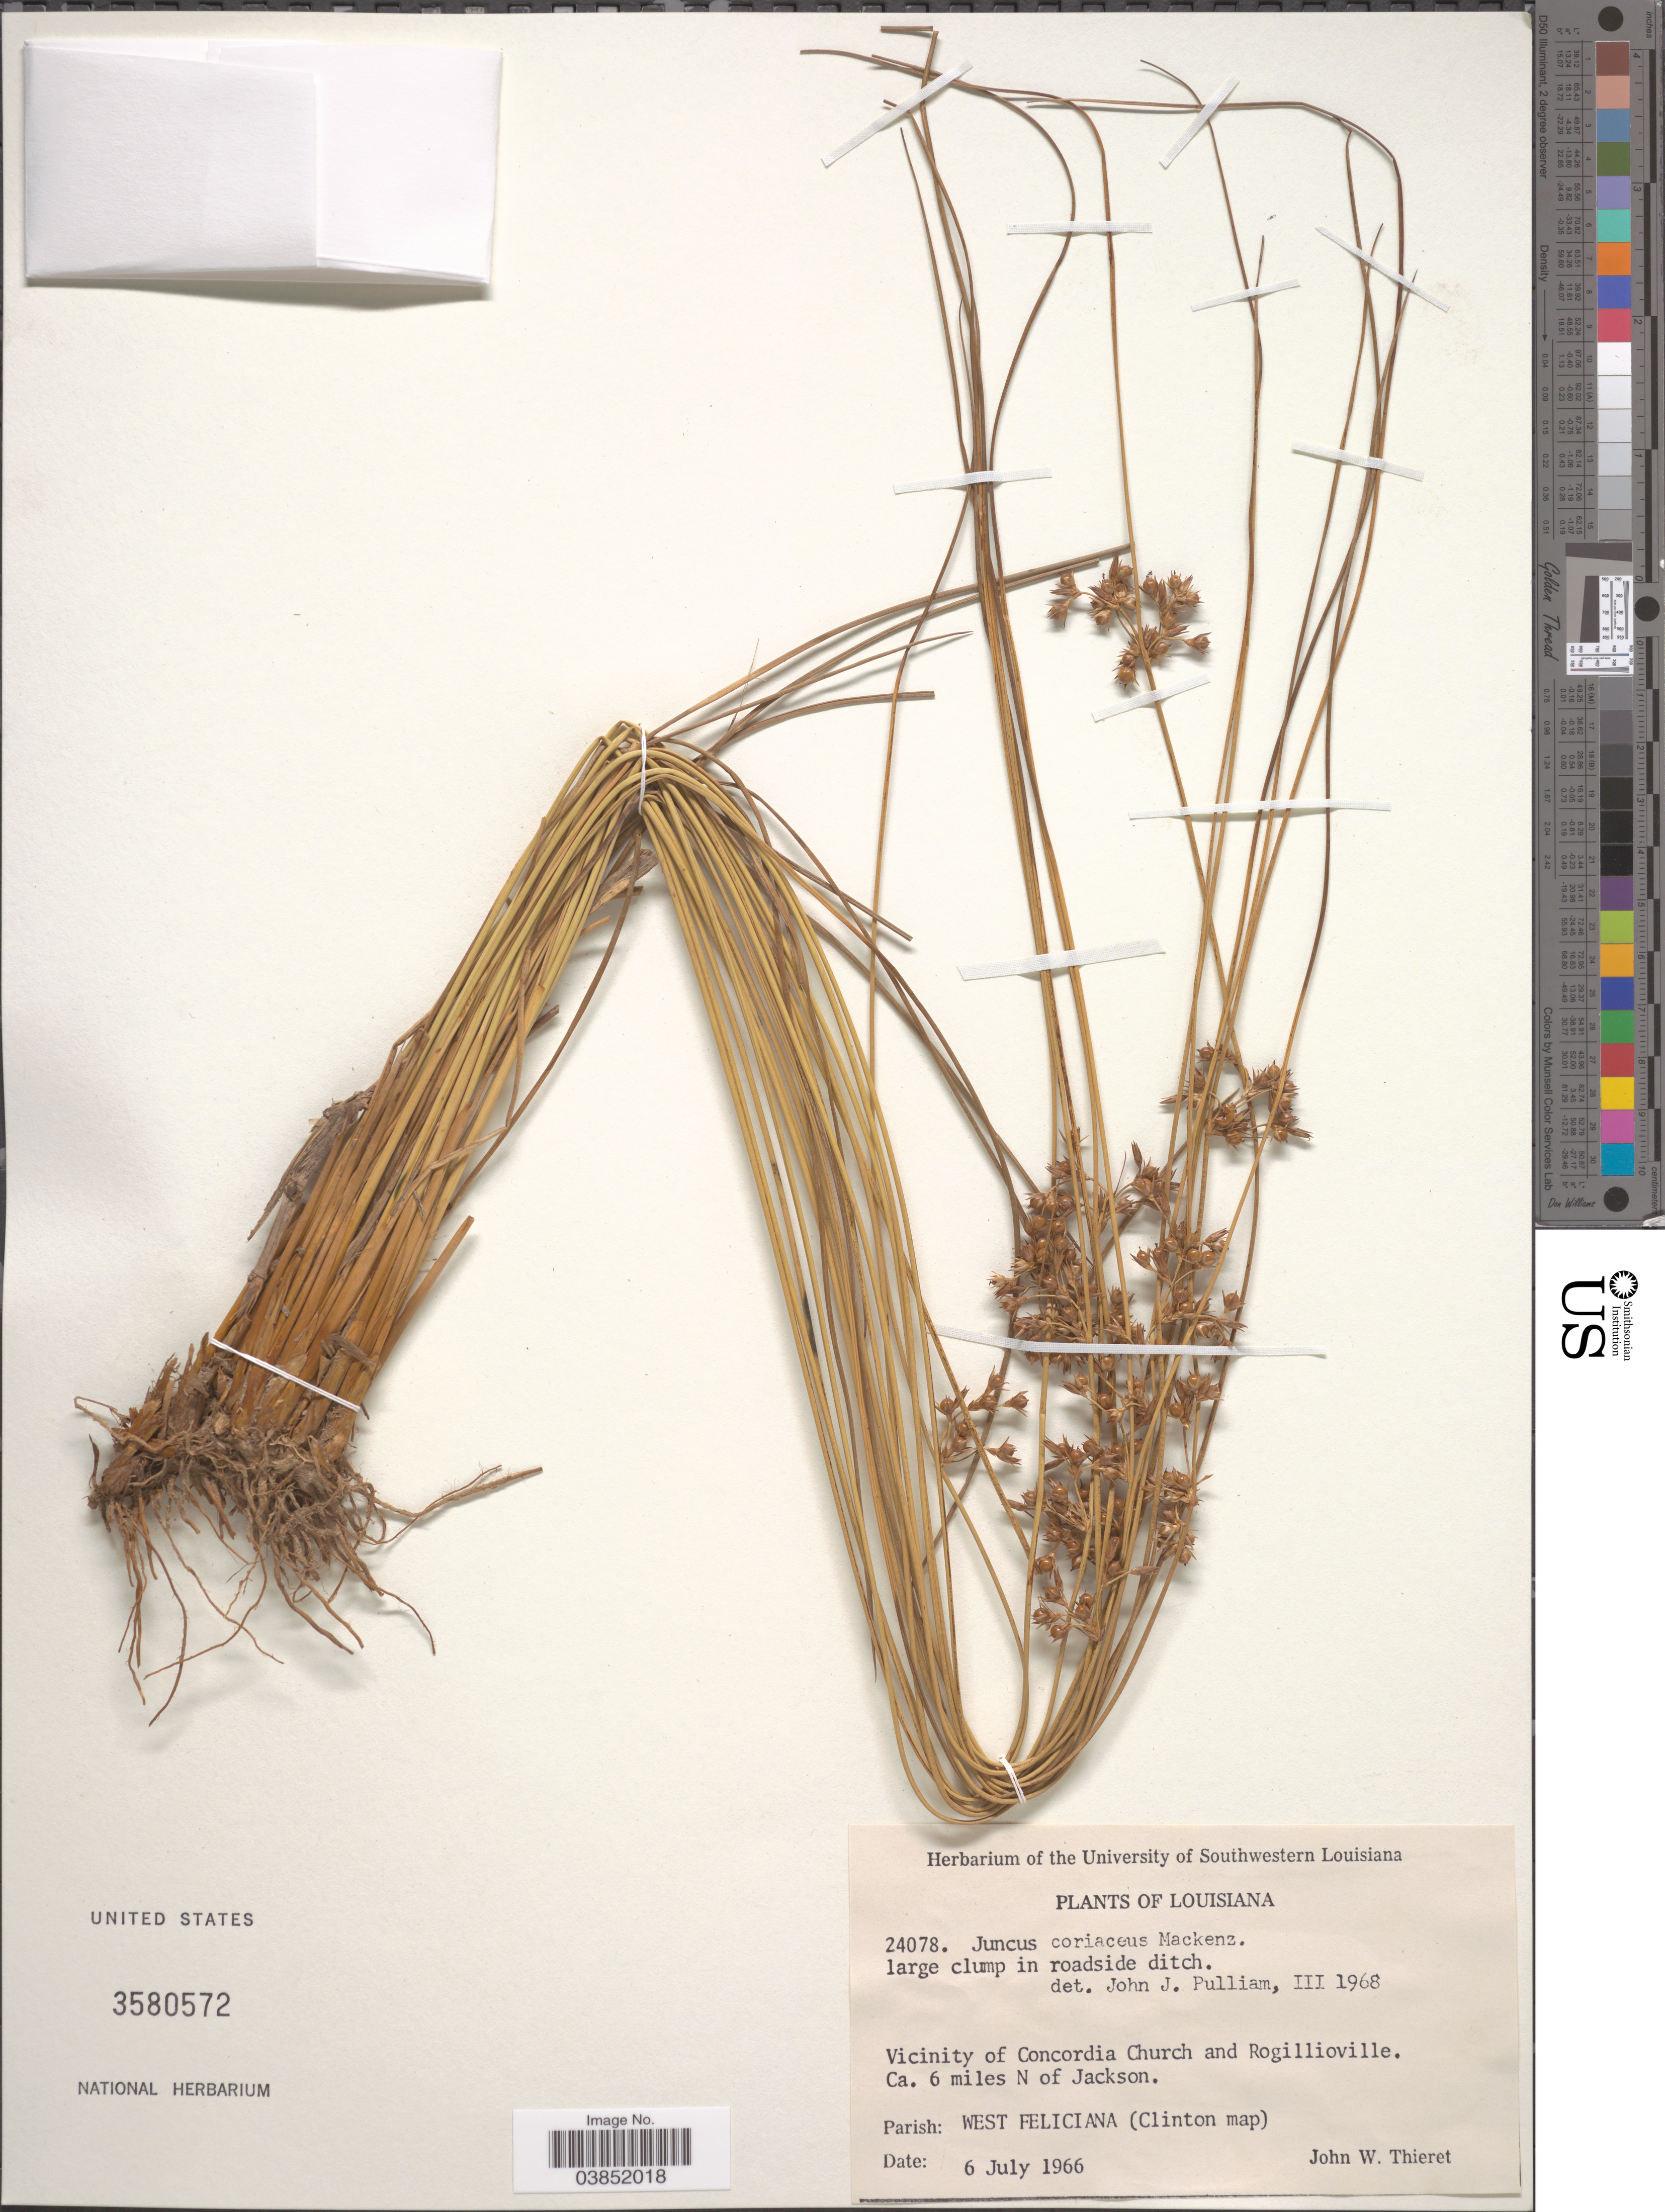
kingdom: Plantae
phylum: Tracheophyta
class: Liliopsida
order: Poales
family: Juncaceae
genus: Juncus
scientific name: Juncus coriaceus Mack.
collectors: J. W. Thieret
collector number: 24078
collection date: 1966-07-06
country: United States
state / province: Louisiana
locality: Vicinity of Concordia Church and Rogillioville. Ca. 6 miles N of Jackson. Parish: West Feliciana (Clinton map).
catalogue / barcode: US 3580572